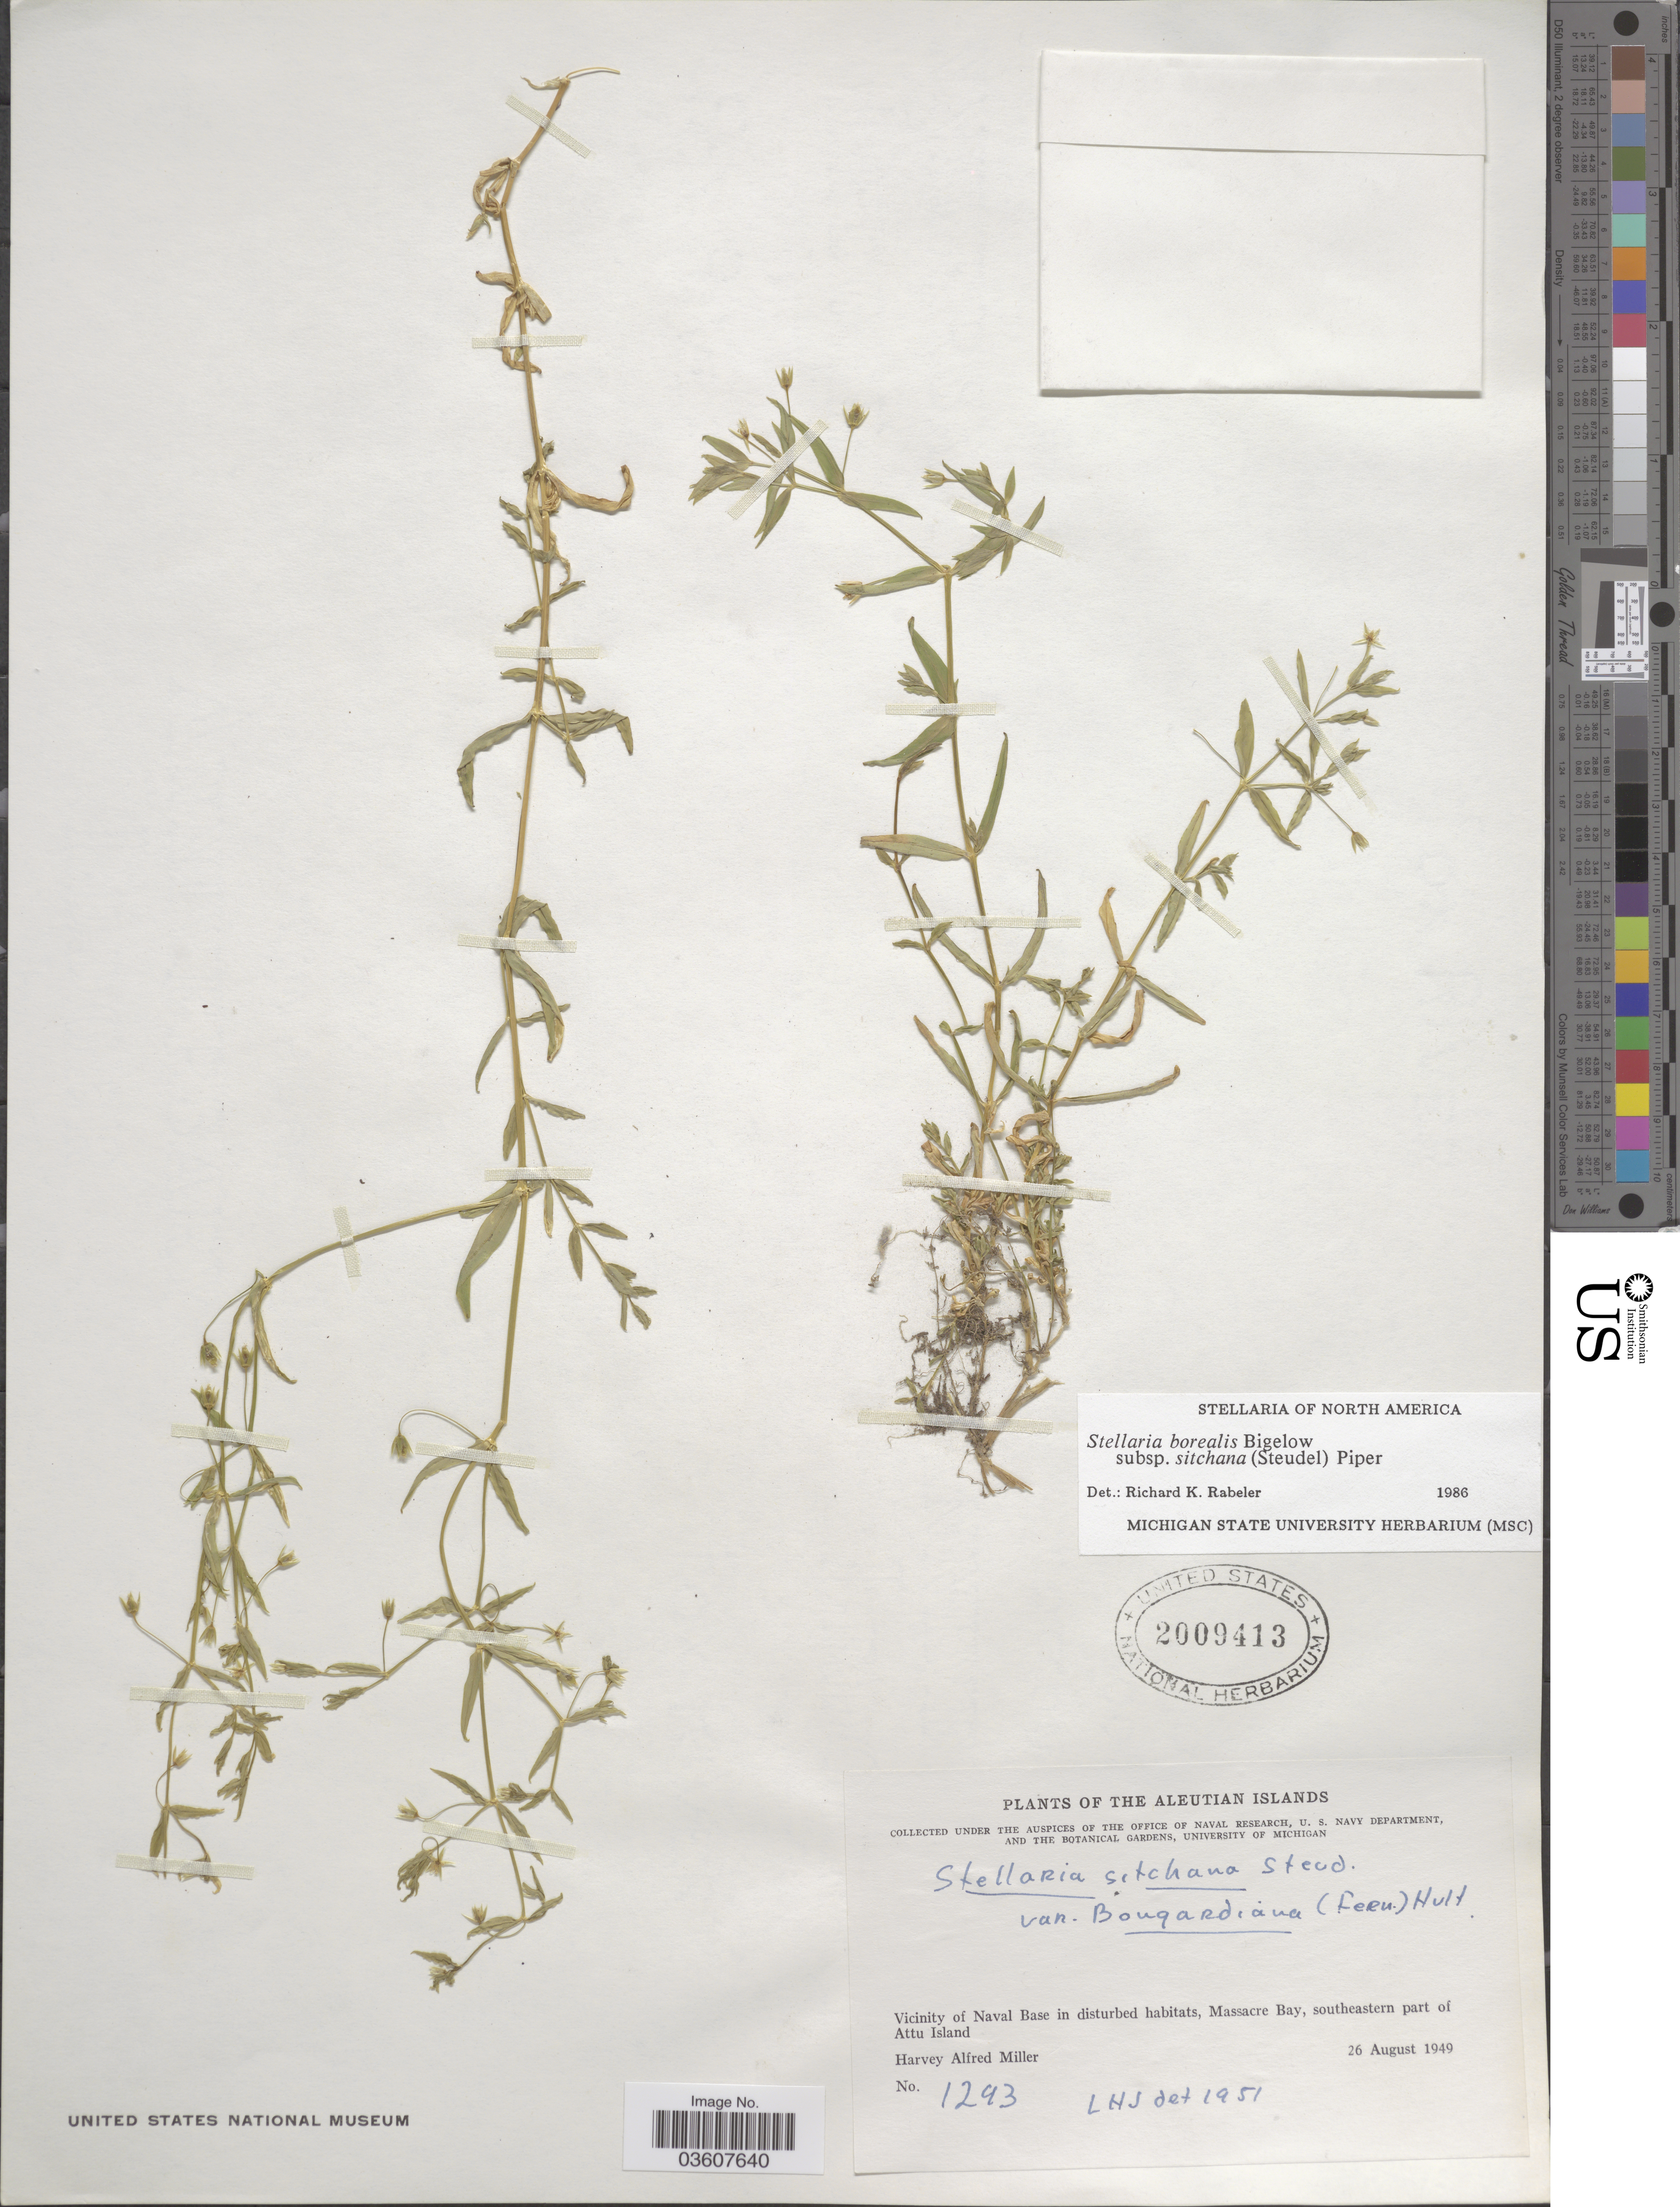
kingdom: Plantae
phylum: Tracheophyta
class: Magnoliopsida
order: Caryophyllales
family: Caryophyllaceae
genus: Stellaria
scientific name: Stellaria borealis subsp. sitchana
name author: (Steud.) Piper & Beattie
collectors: H. A. Miller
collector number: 1293*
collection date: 1949-08-26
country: United States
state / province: Alaska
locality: The Aleutian Islands. Vicinity of Naval Base, Massacre Bay, southeastern part of Attu Island.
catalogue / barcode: US 2009413